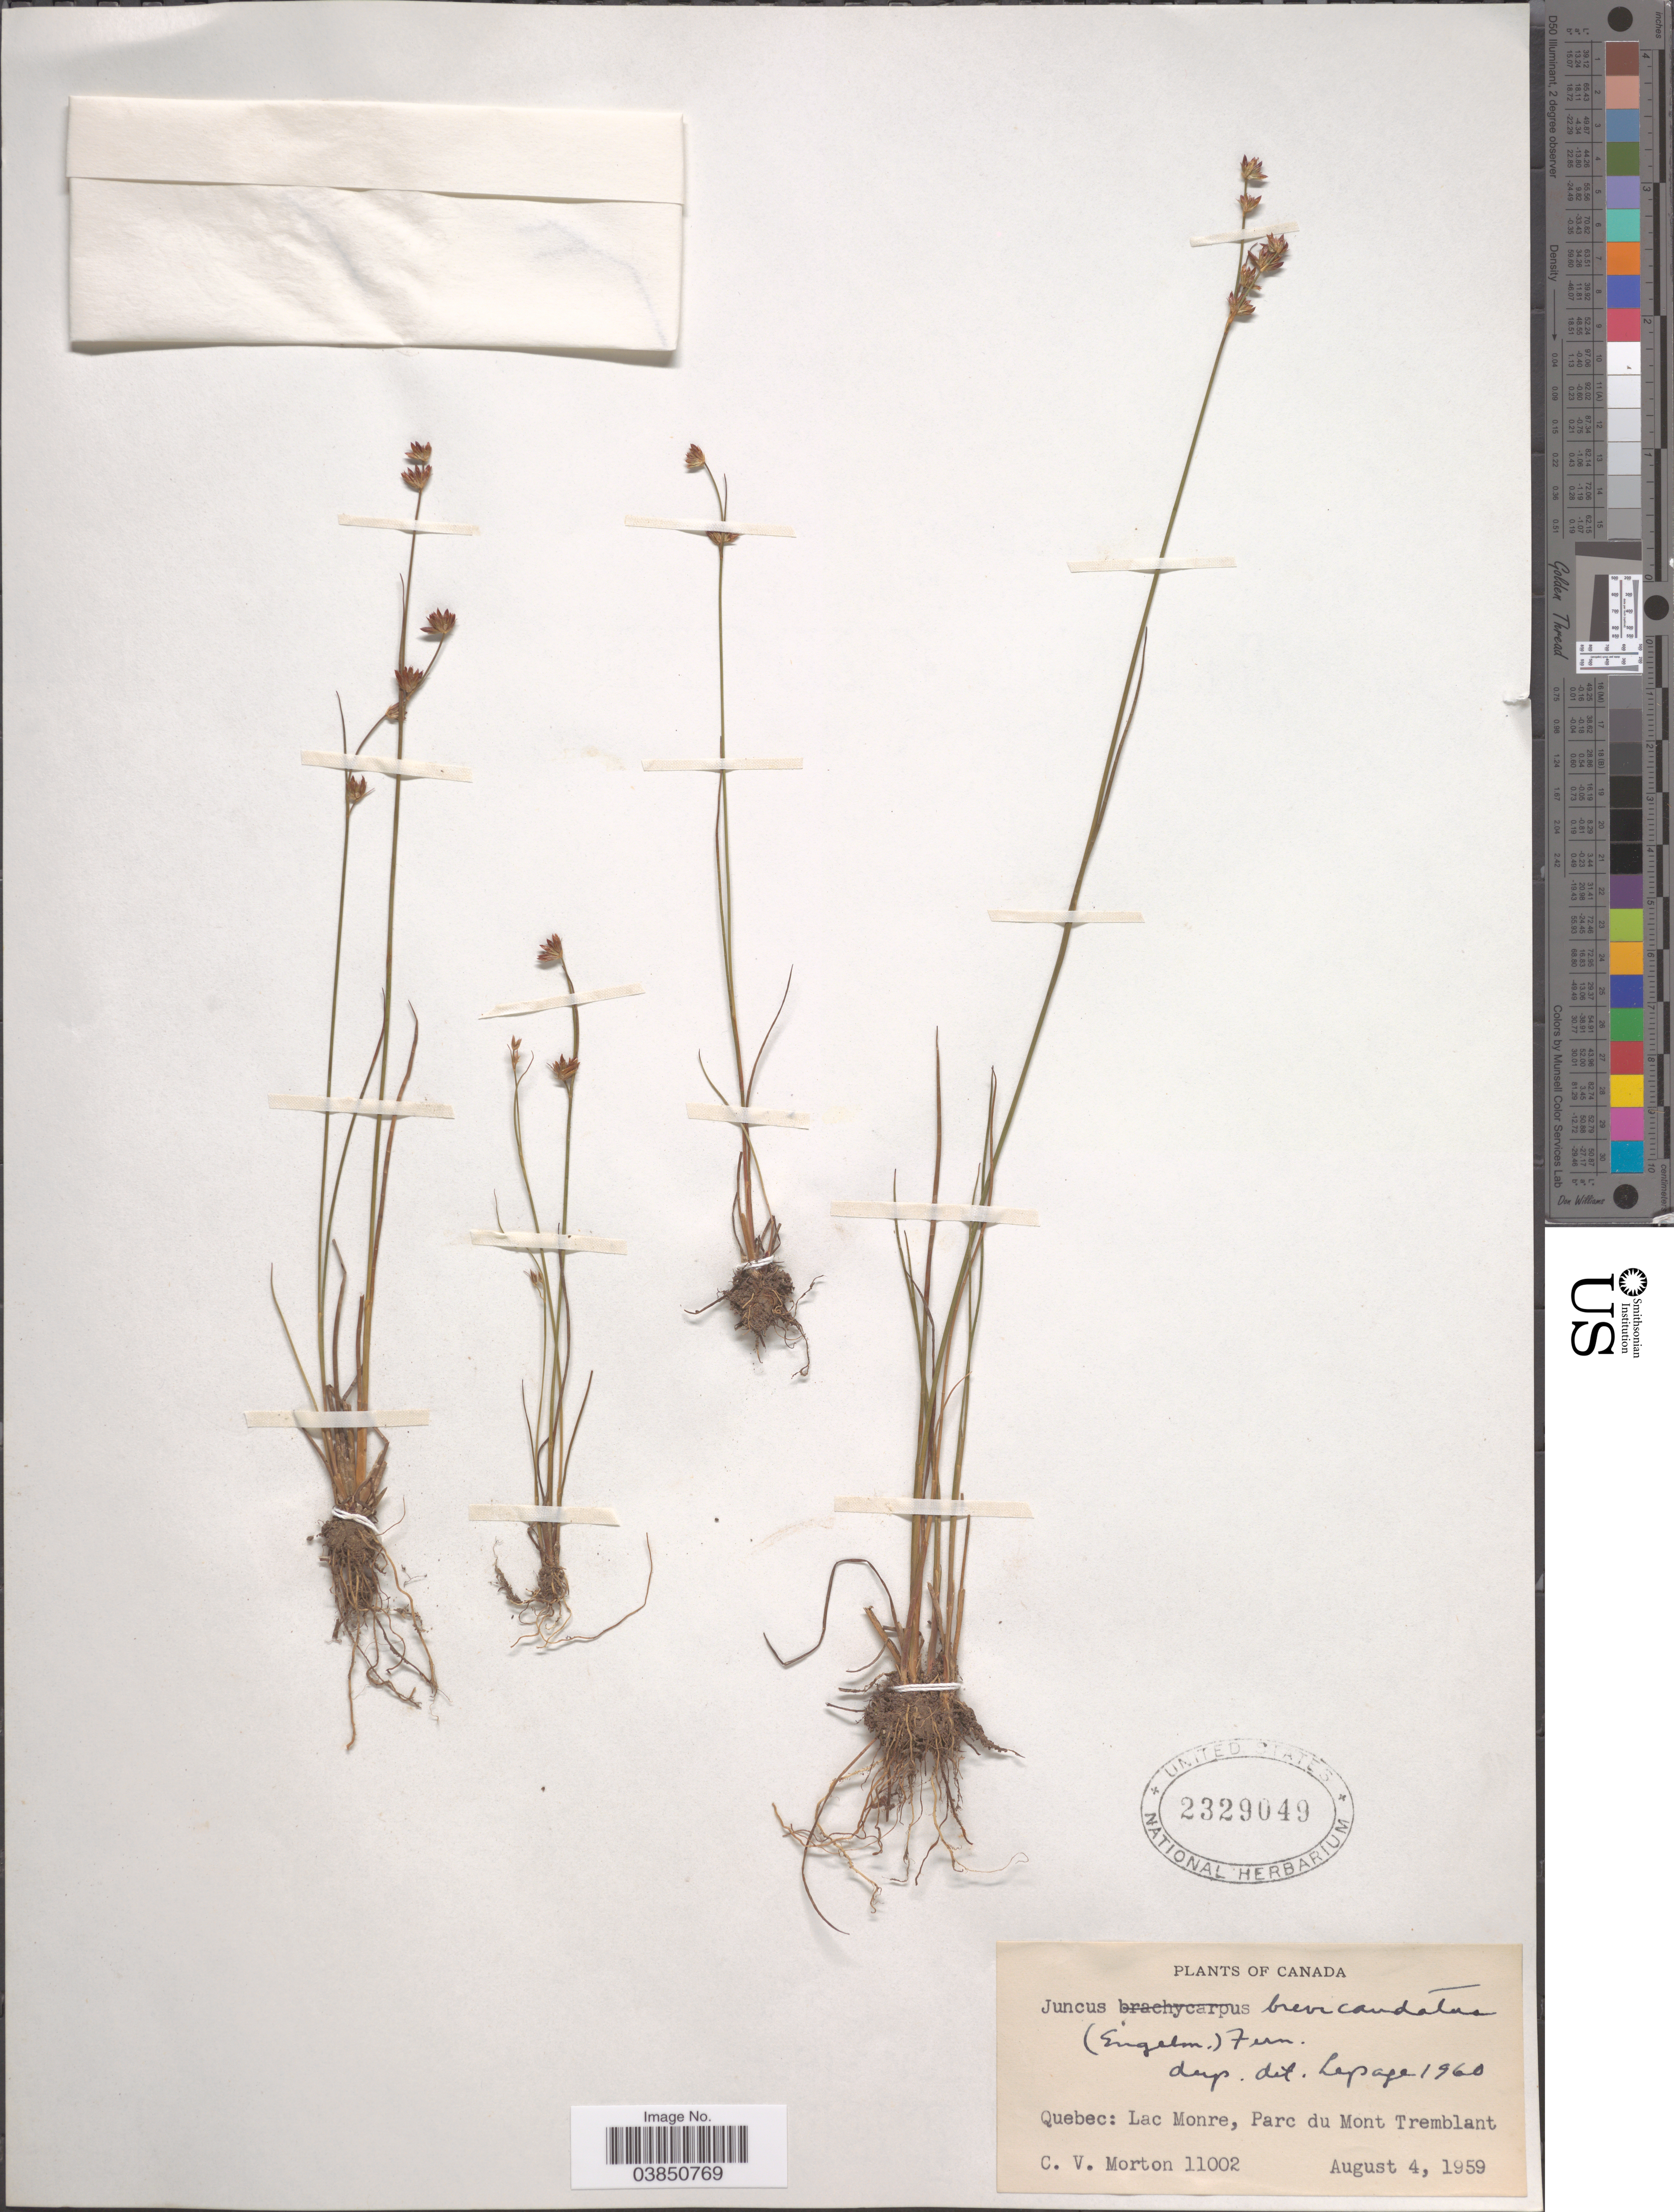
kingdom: Plantae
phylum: Tracheophyta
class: Liliopsida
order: Poales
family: Juncaceae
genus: Juncus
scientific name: Juncus brevicaudatus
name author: (Engelm.) Fernald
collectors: C. V. Morton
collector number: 11002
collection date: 1959-08-04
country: Canada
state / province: Quebec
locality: Lac Monre, Parc du Mont Tremblant.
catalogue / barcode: US 2329049